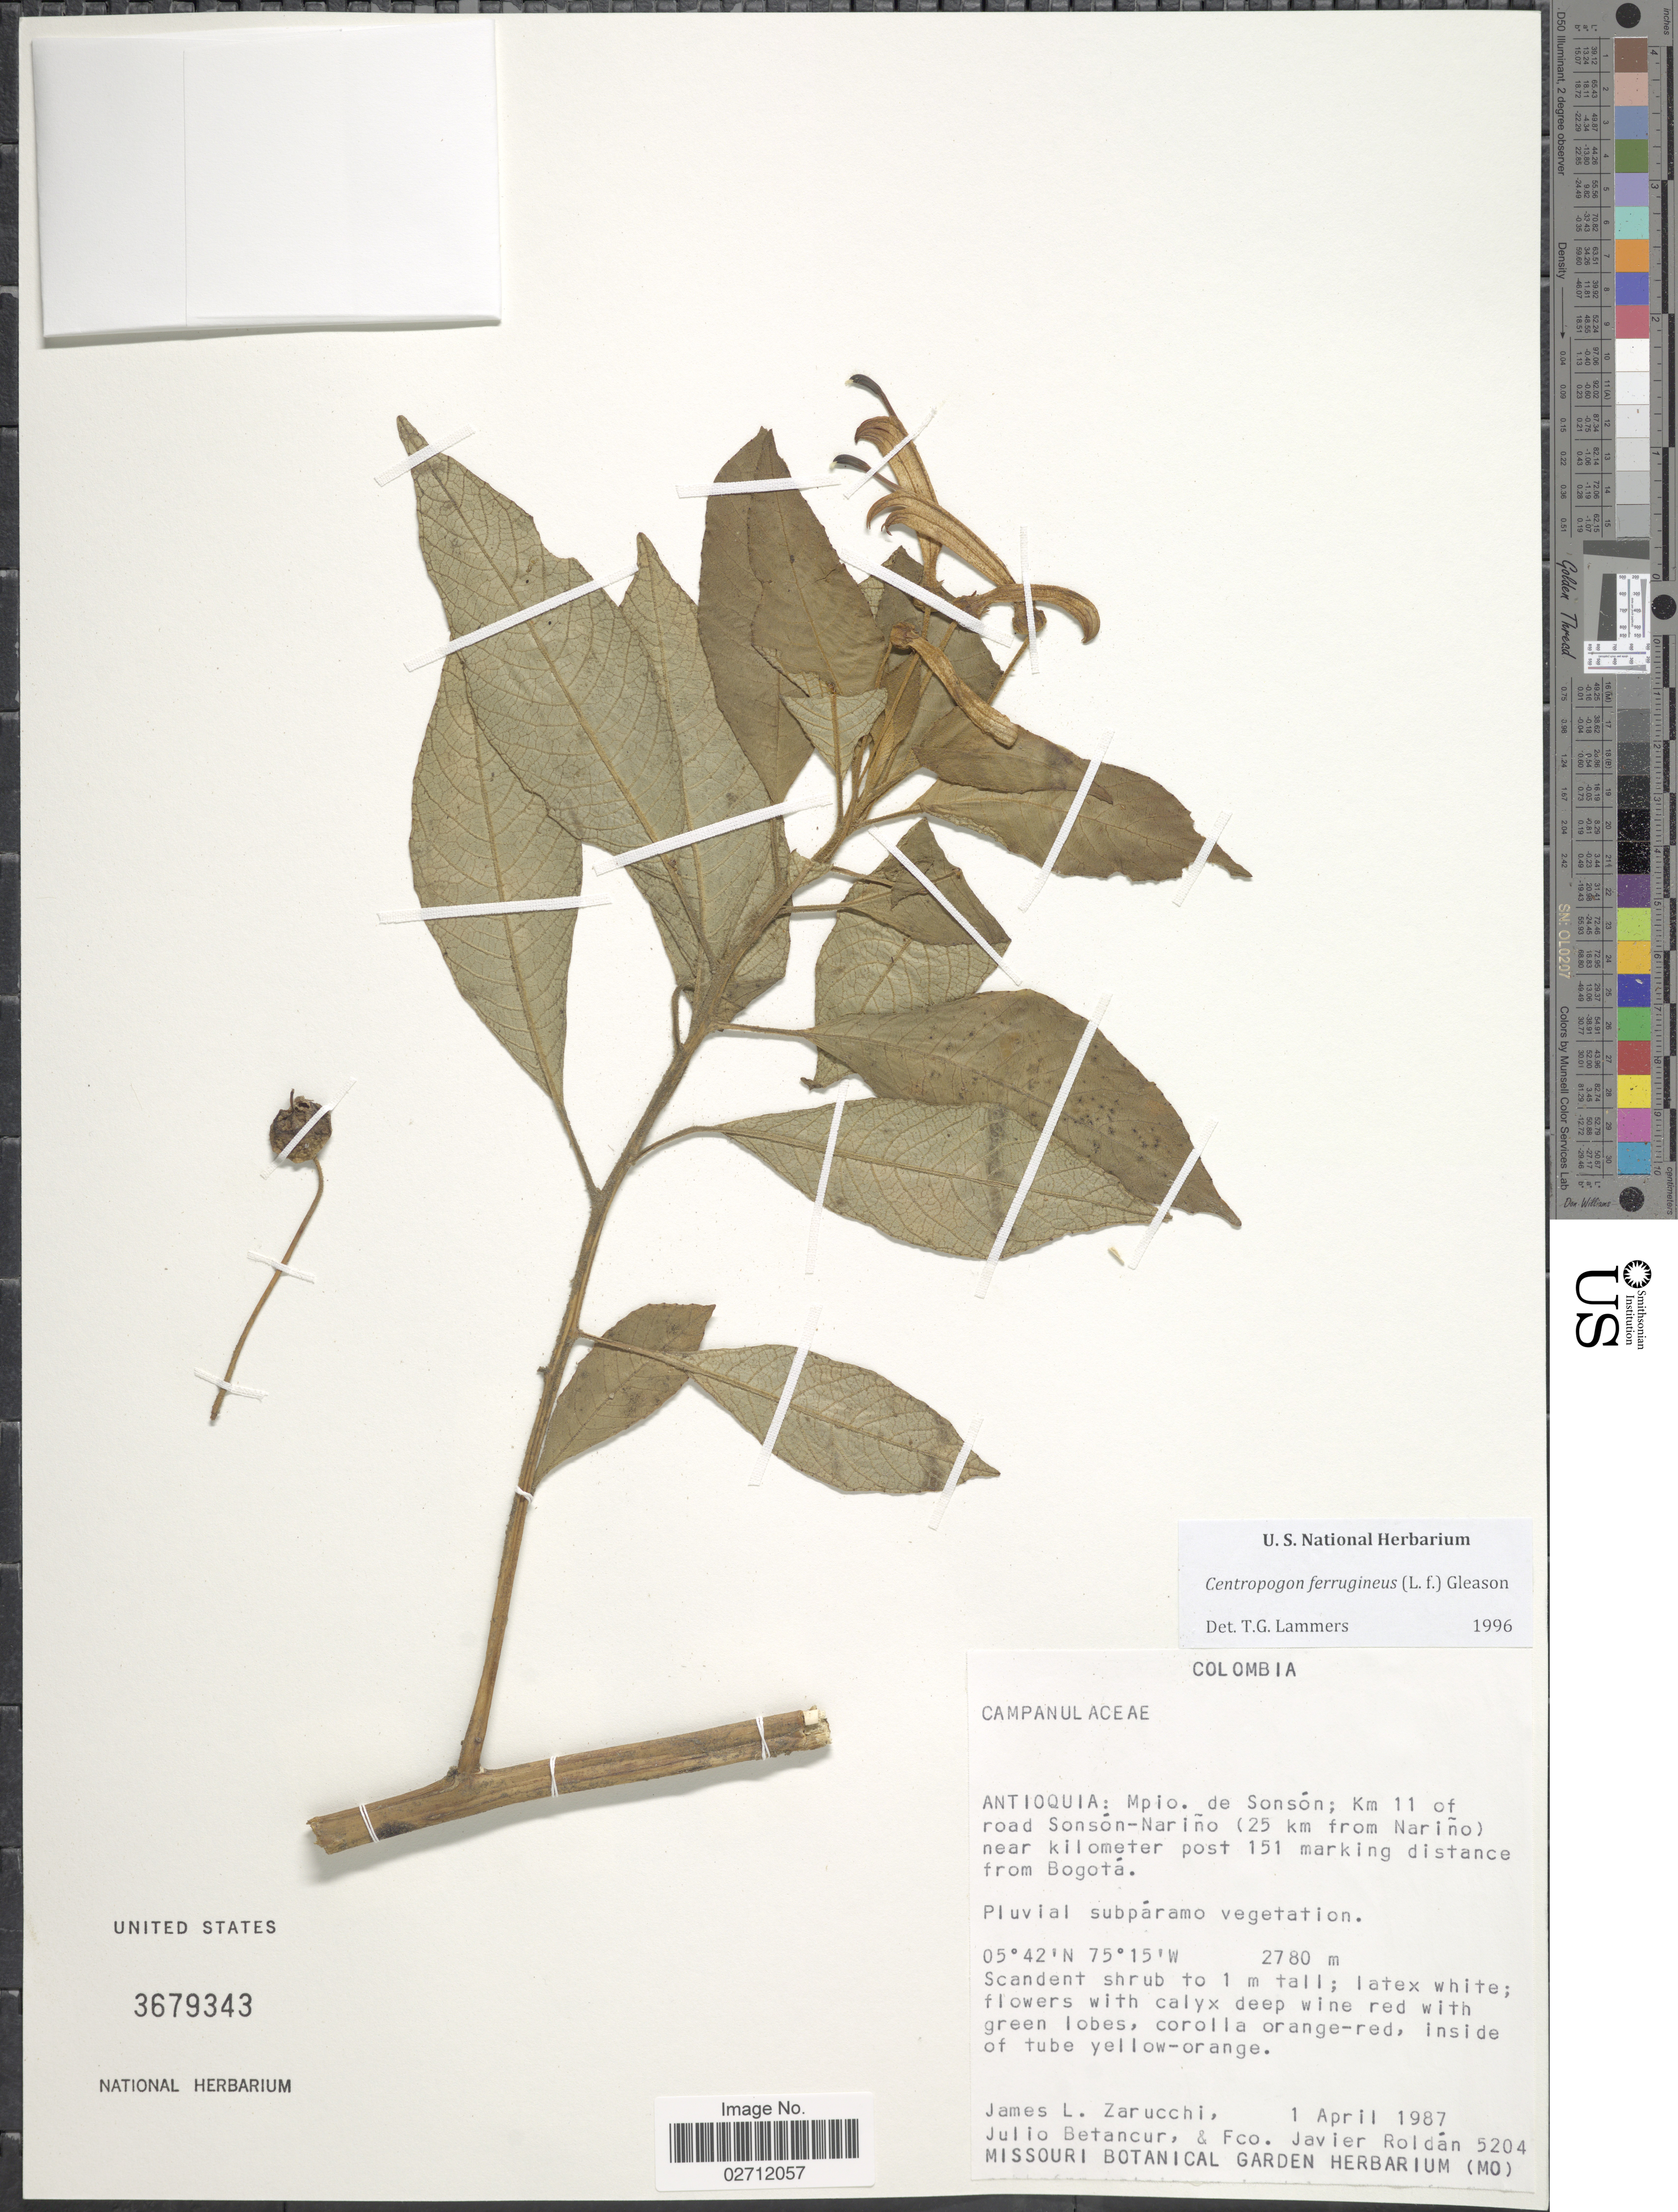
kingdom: Plantae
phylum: Tracheophyta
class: Magnoliopsida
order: Asterales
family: Campanulaceae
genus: Centropogon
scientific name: Centropogon ferrugineus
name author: (L. f.) Gleason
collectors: J. L. Zarucchi, J. Betancur & F. J. Roldán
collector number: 5204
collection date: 1987-04-01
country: Colombia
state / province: Antioquia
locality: Mpio. de Sonson; Km 11 of road Sonson-Narino (25 km from Narino) near kilometer post 151 marking distance from Bogota.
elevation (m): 2780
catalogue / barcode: US 3679343